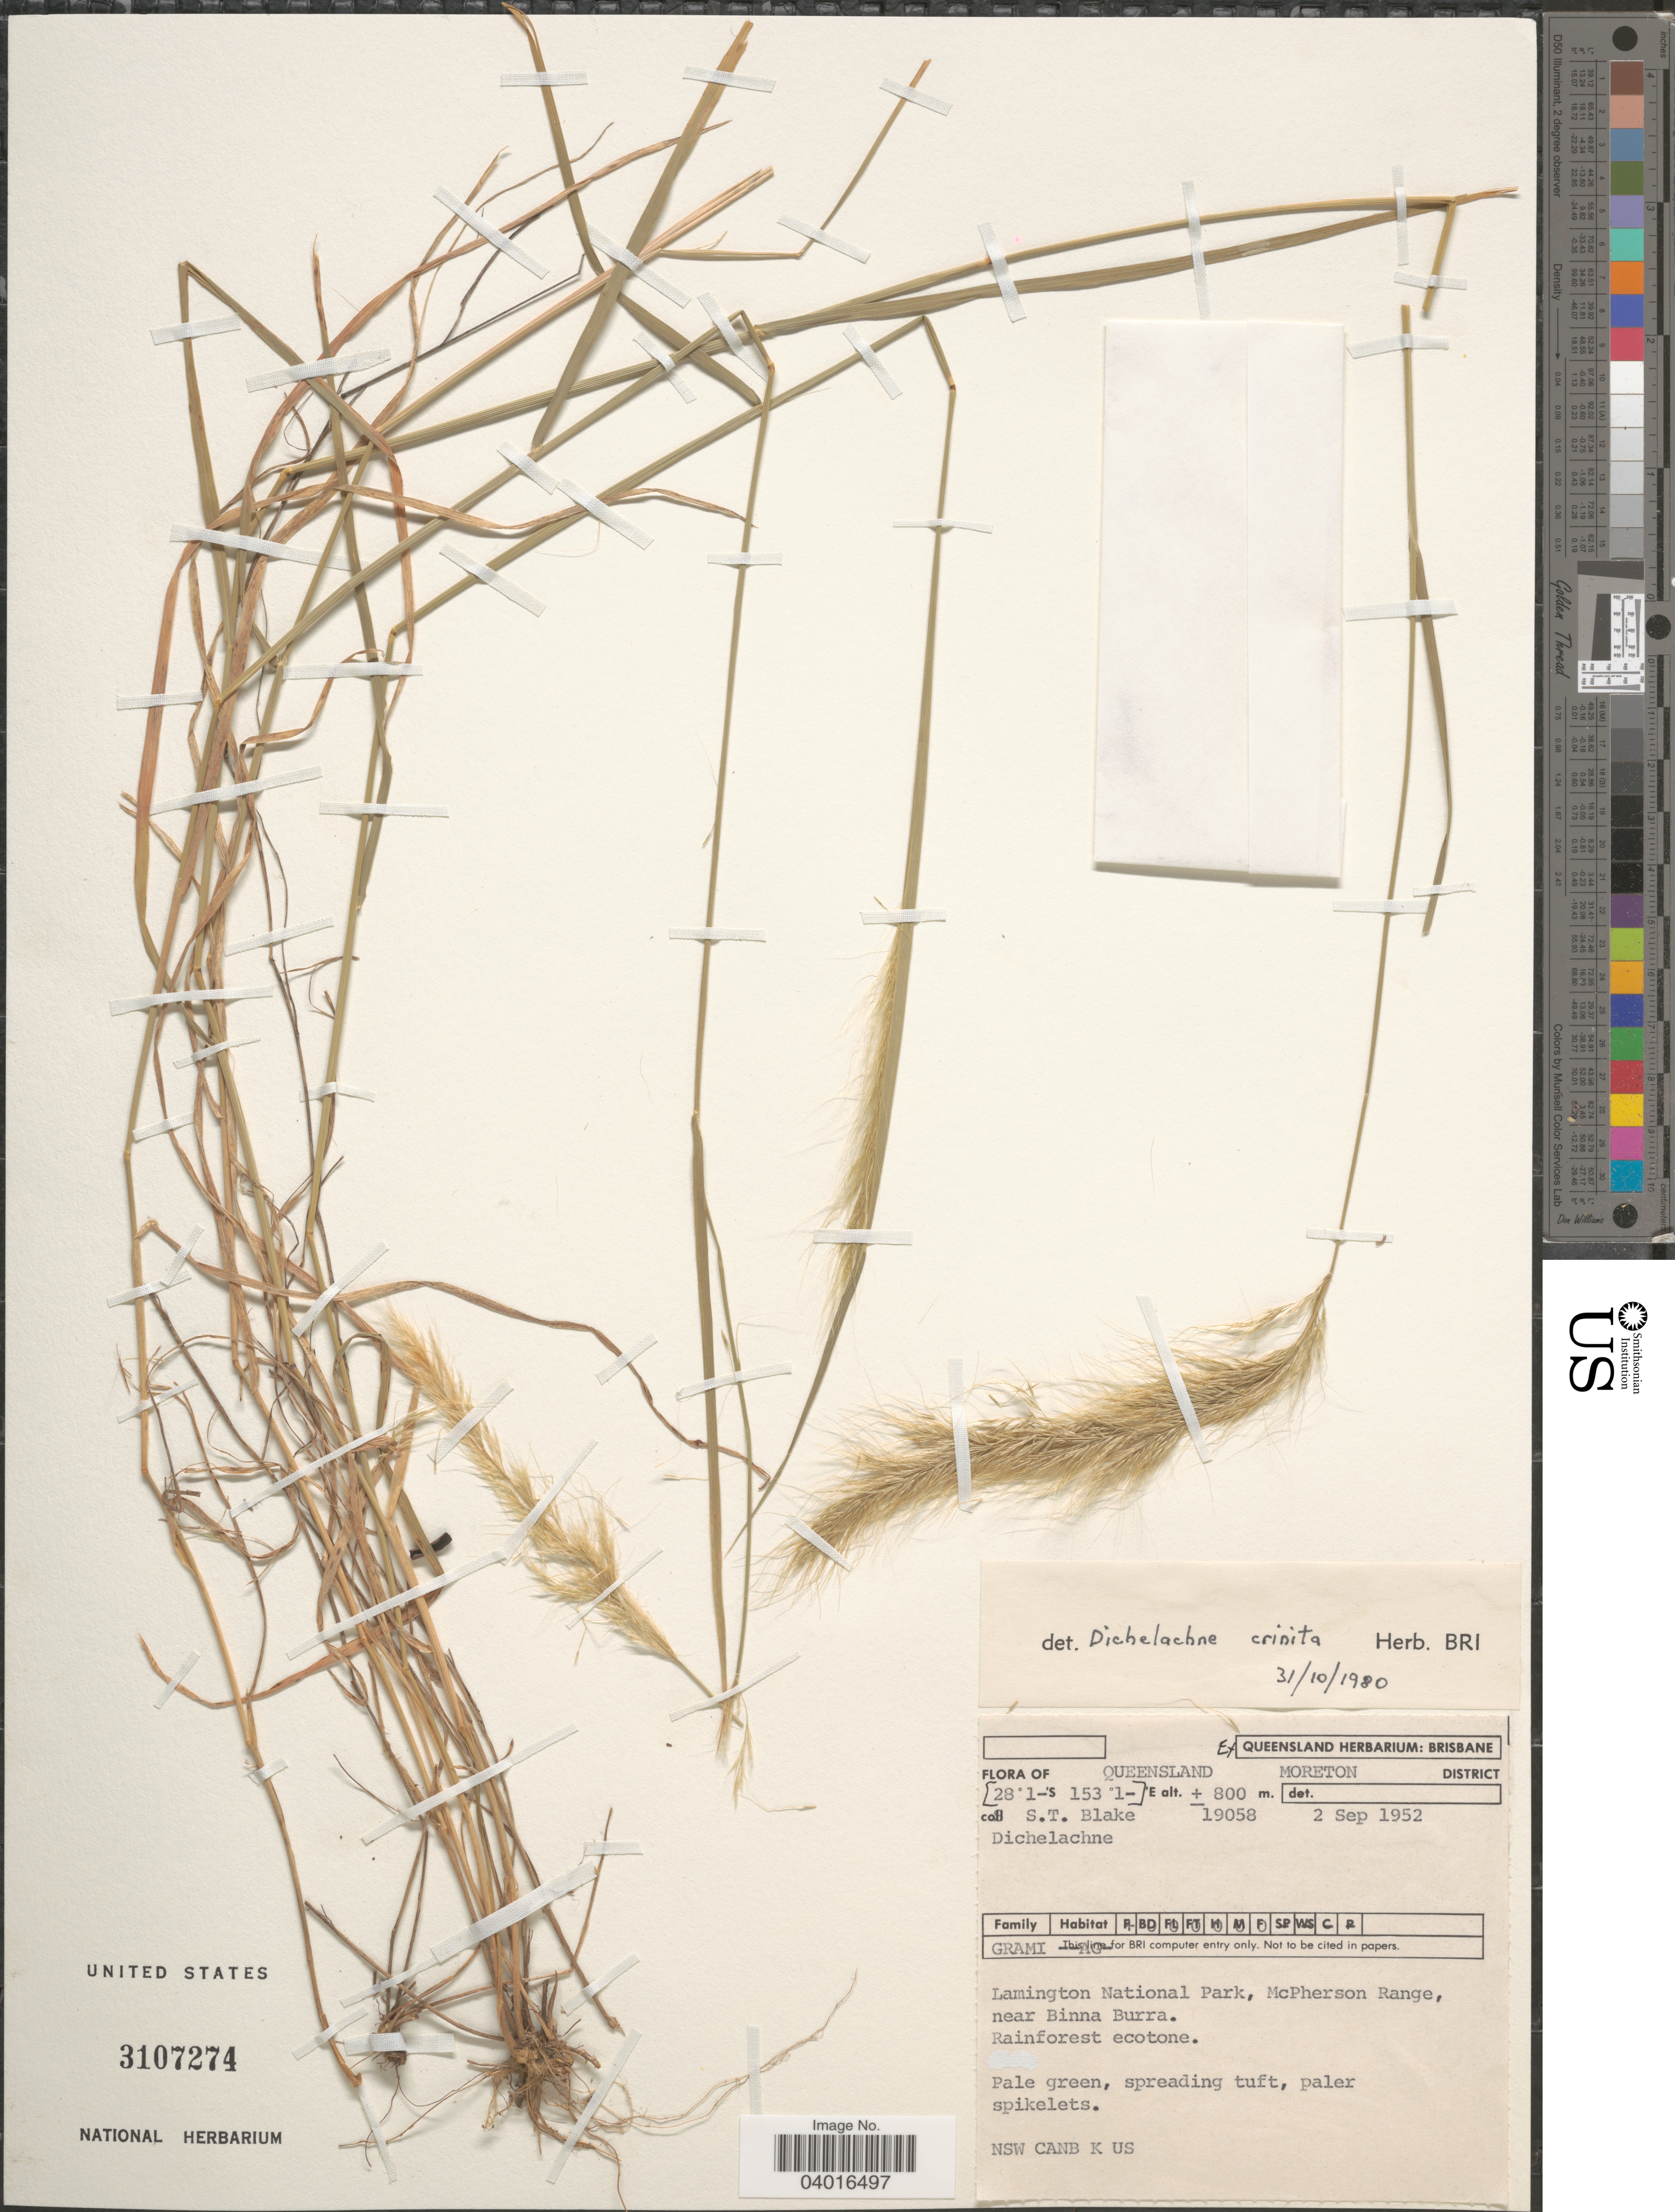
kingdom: Plantae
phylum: Tracheophyta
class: Liliopsida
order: Poales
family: Poaceae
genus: Dichelachne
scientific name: Dichelachne crinita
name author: Hook. f.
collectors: S. T. Blake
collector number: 19058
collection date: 1952-09-02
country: Australia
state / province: Queensland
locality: Moreton District. Lamington National Park, McPherson Range, near Binna Burra.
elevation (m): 800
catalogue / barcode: US 3107274